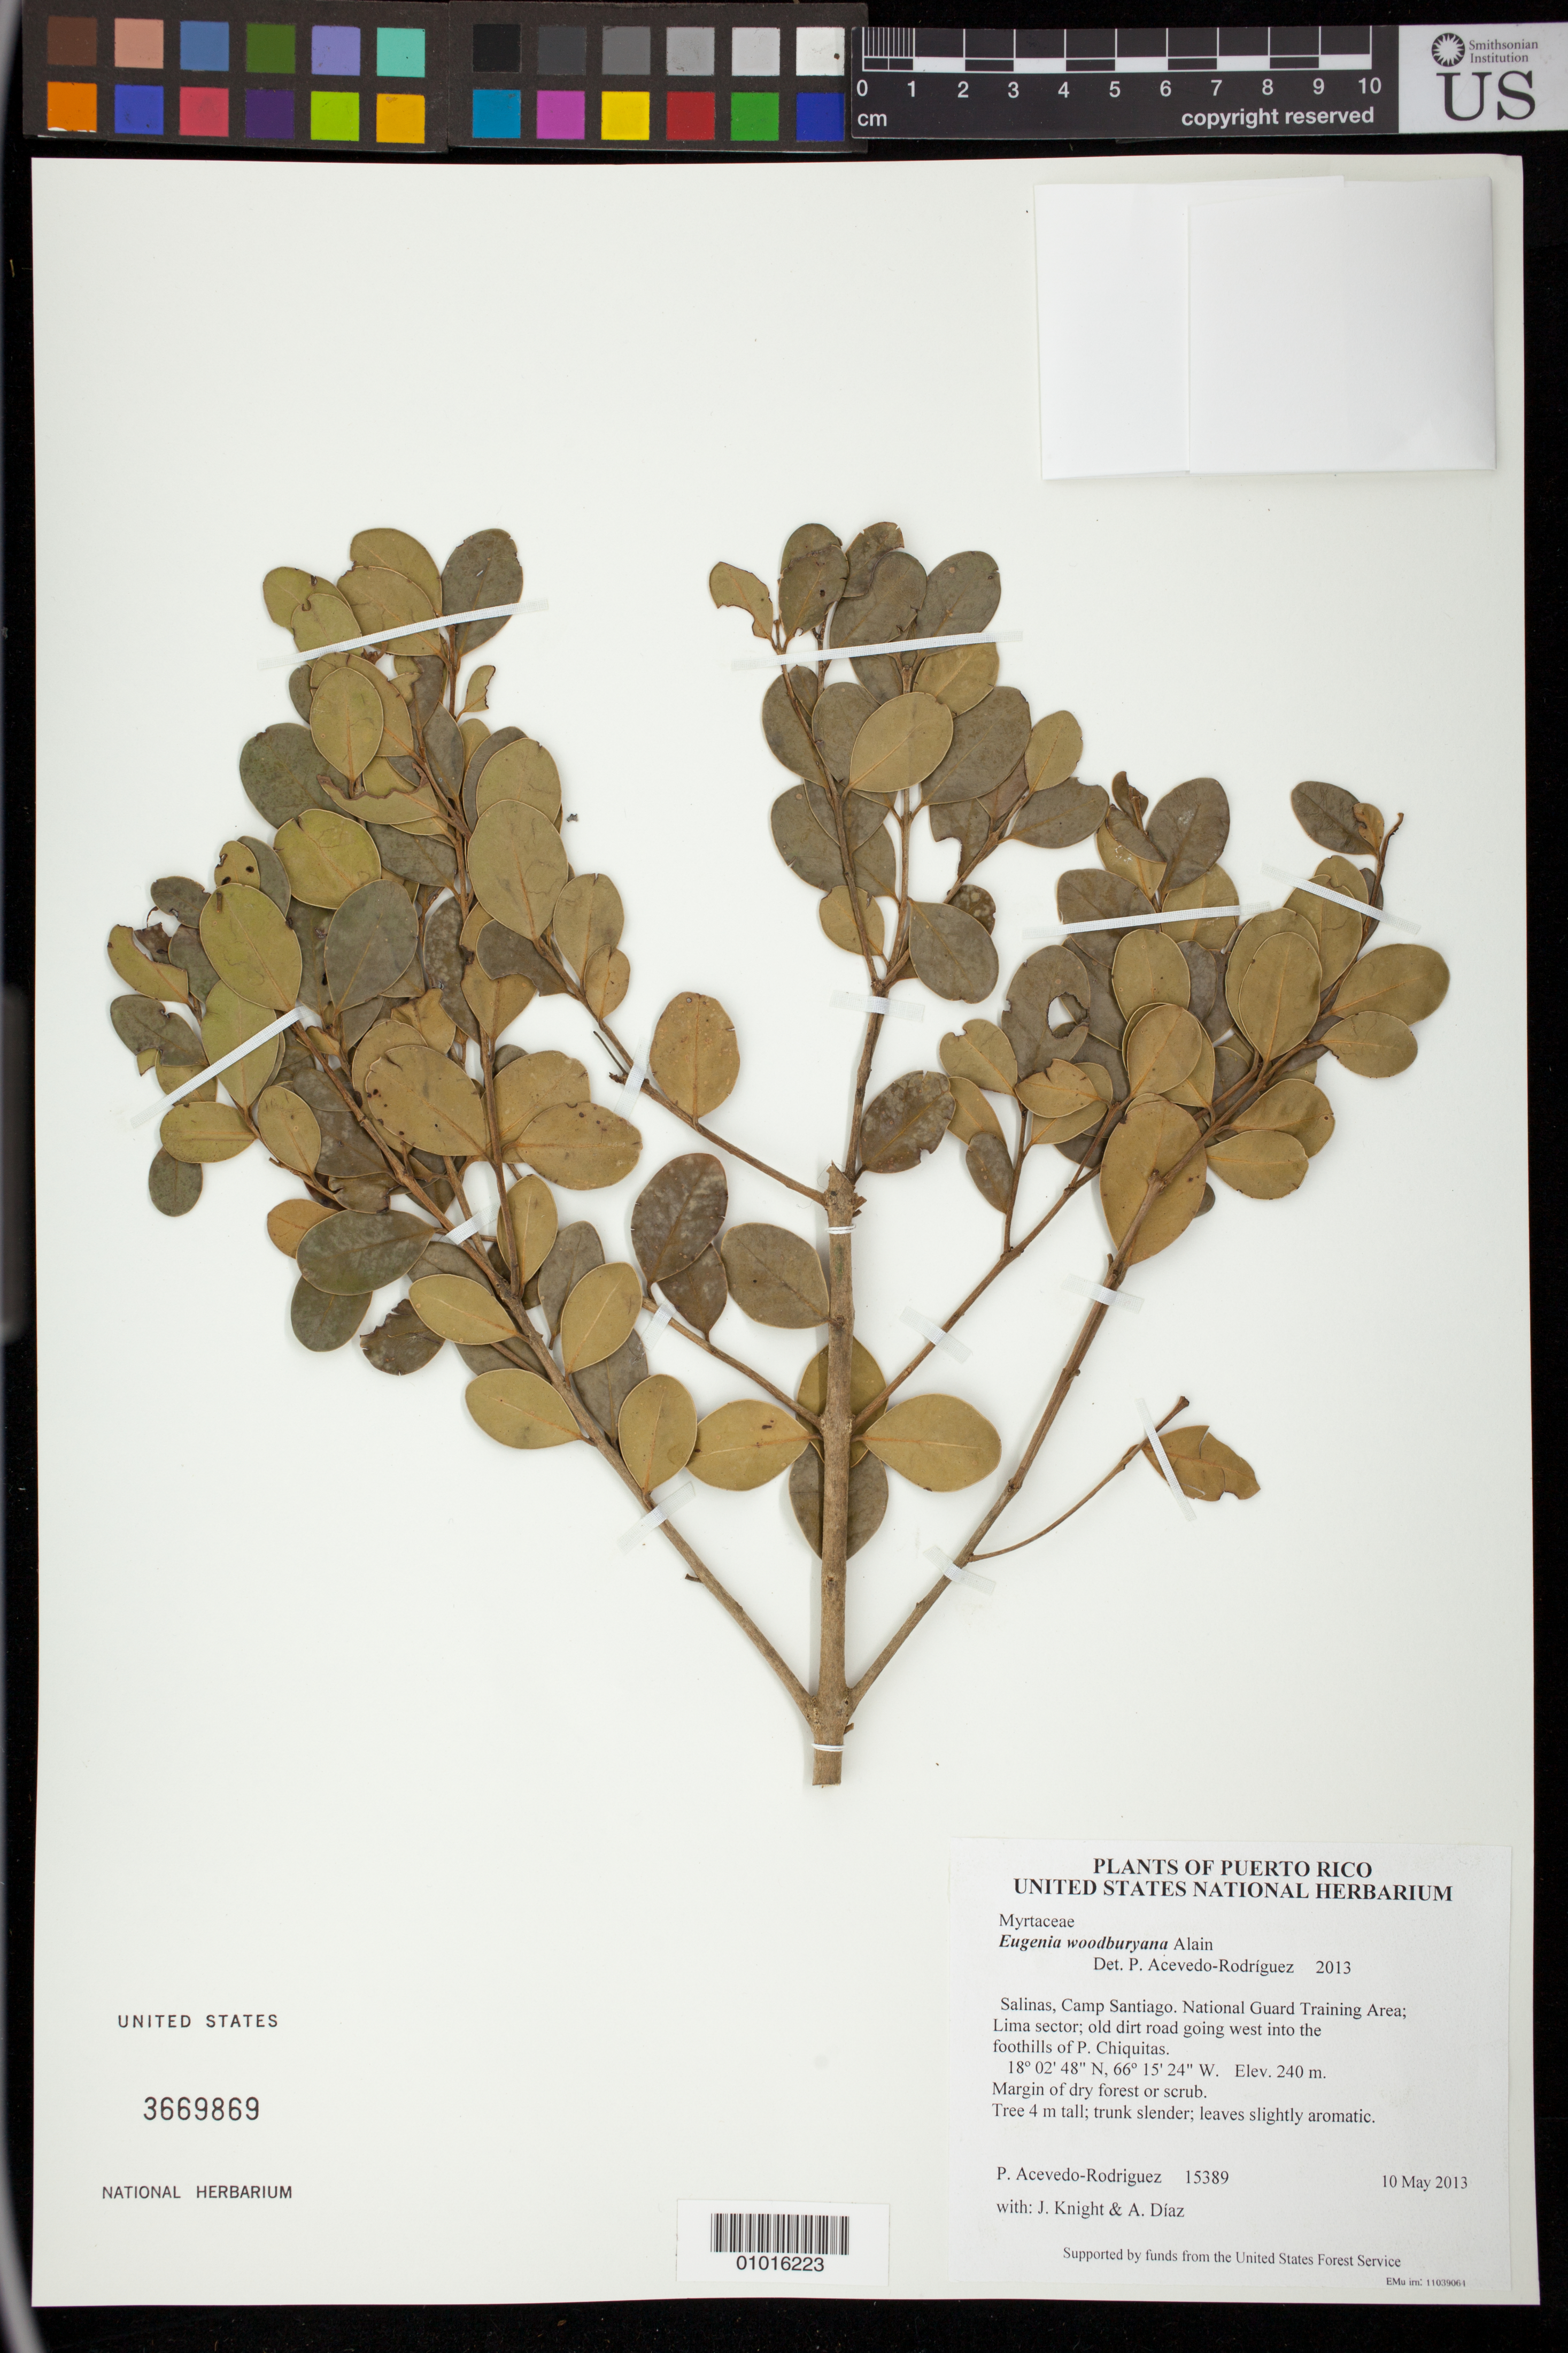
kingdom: Plantae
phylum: Tracheophyta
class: Magnoliopsida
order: Myrtales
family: Myrtaceae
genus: Eugenia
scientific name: Eugenia woodburyana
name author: Alain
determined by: Acevedo-Rodríguez, P., (BOT), Smithsonian Institution - National Museum of Natural History (UNITED STATES)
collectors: P. Acevedo-Rodr., J. Knight & A. Díaz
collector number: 15389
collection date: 2013-05-10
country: Puerto Rico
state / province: Salinas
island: Puerto Rico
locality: Camp Santiago. National Guard Training Area; Lima sector; old dirt road going west into the foothills of P. Chiquitas.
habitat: Margin of dry forest or scrub.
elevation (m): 240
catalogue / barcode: US 3669869